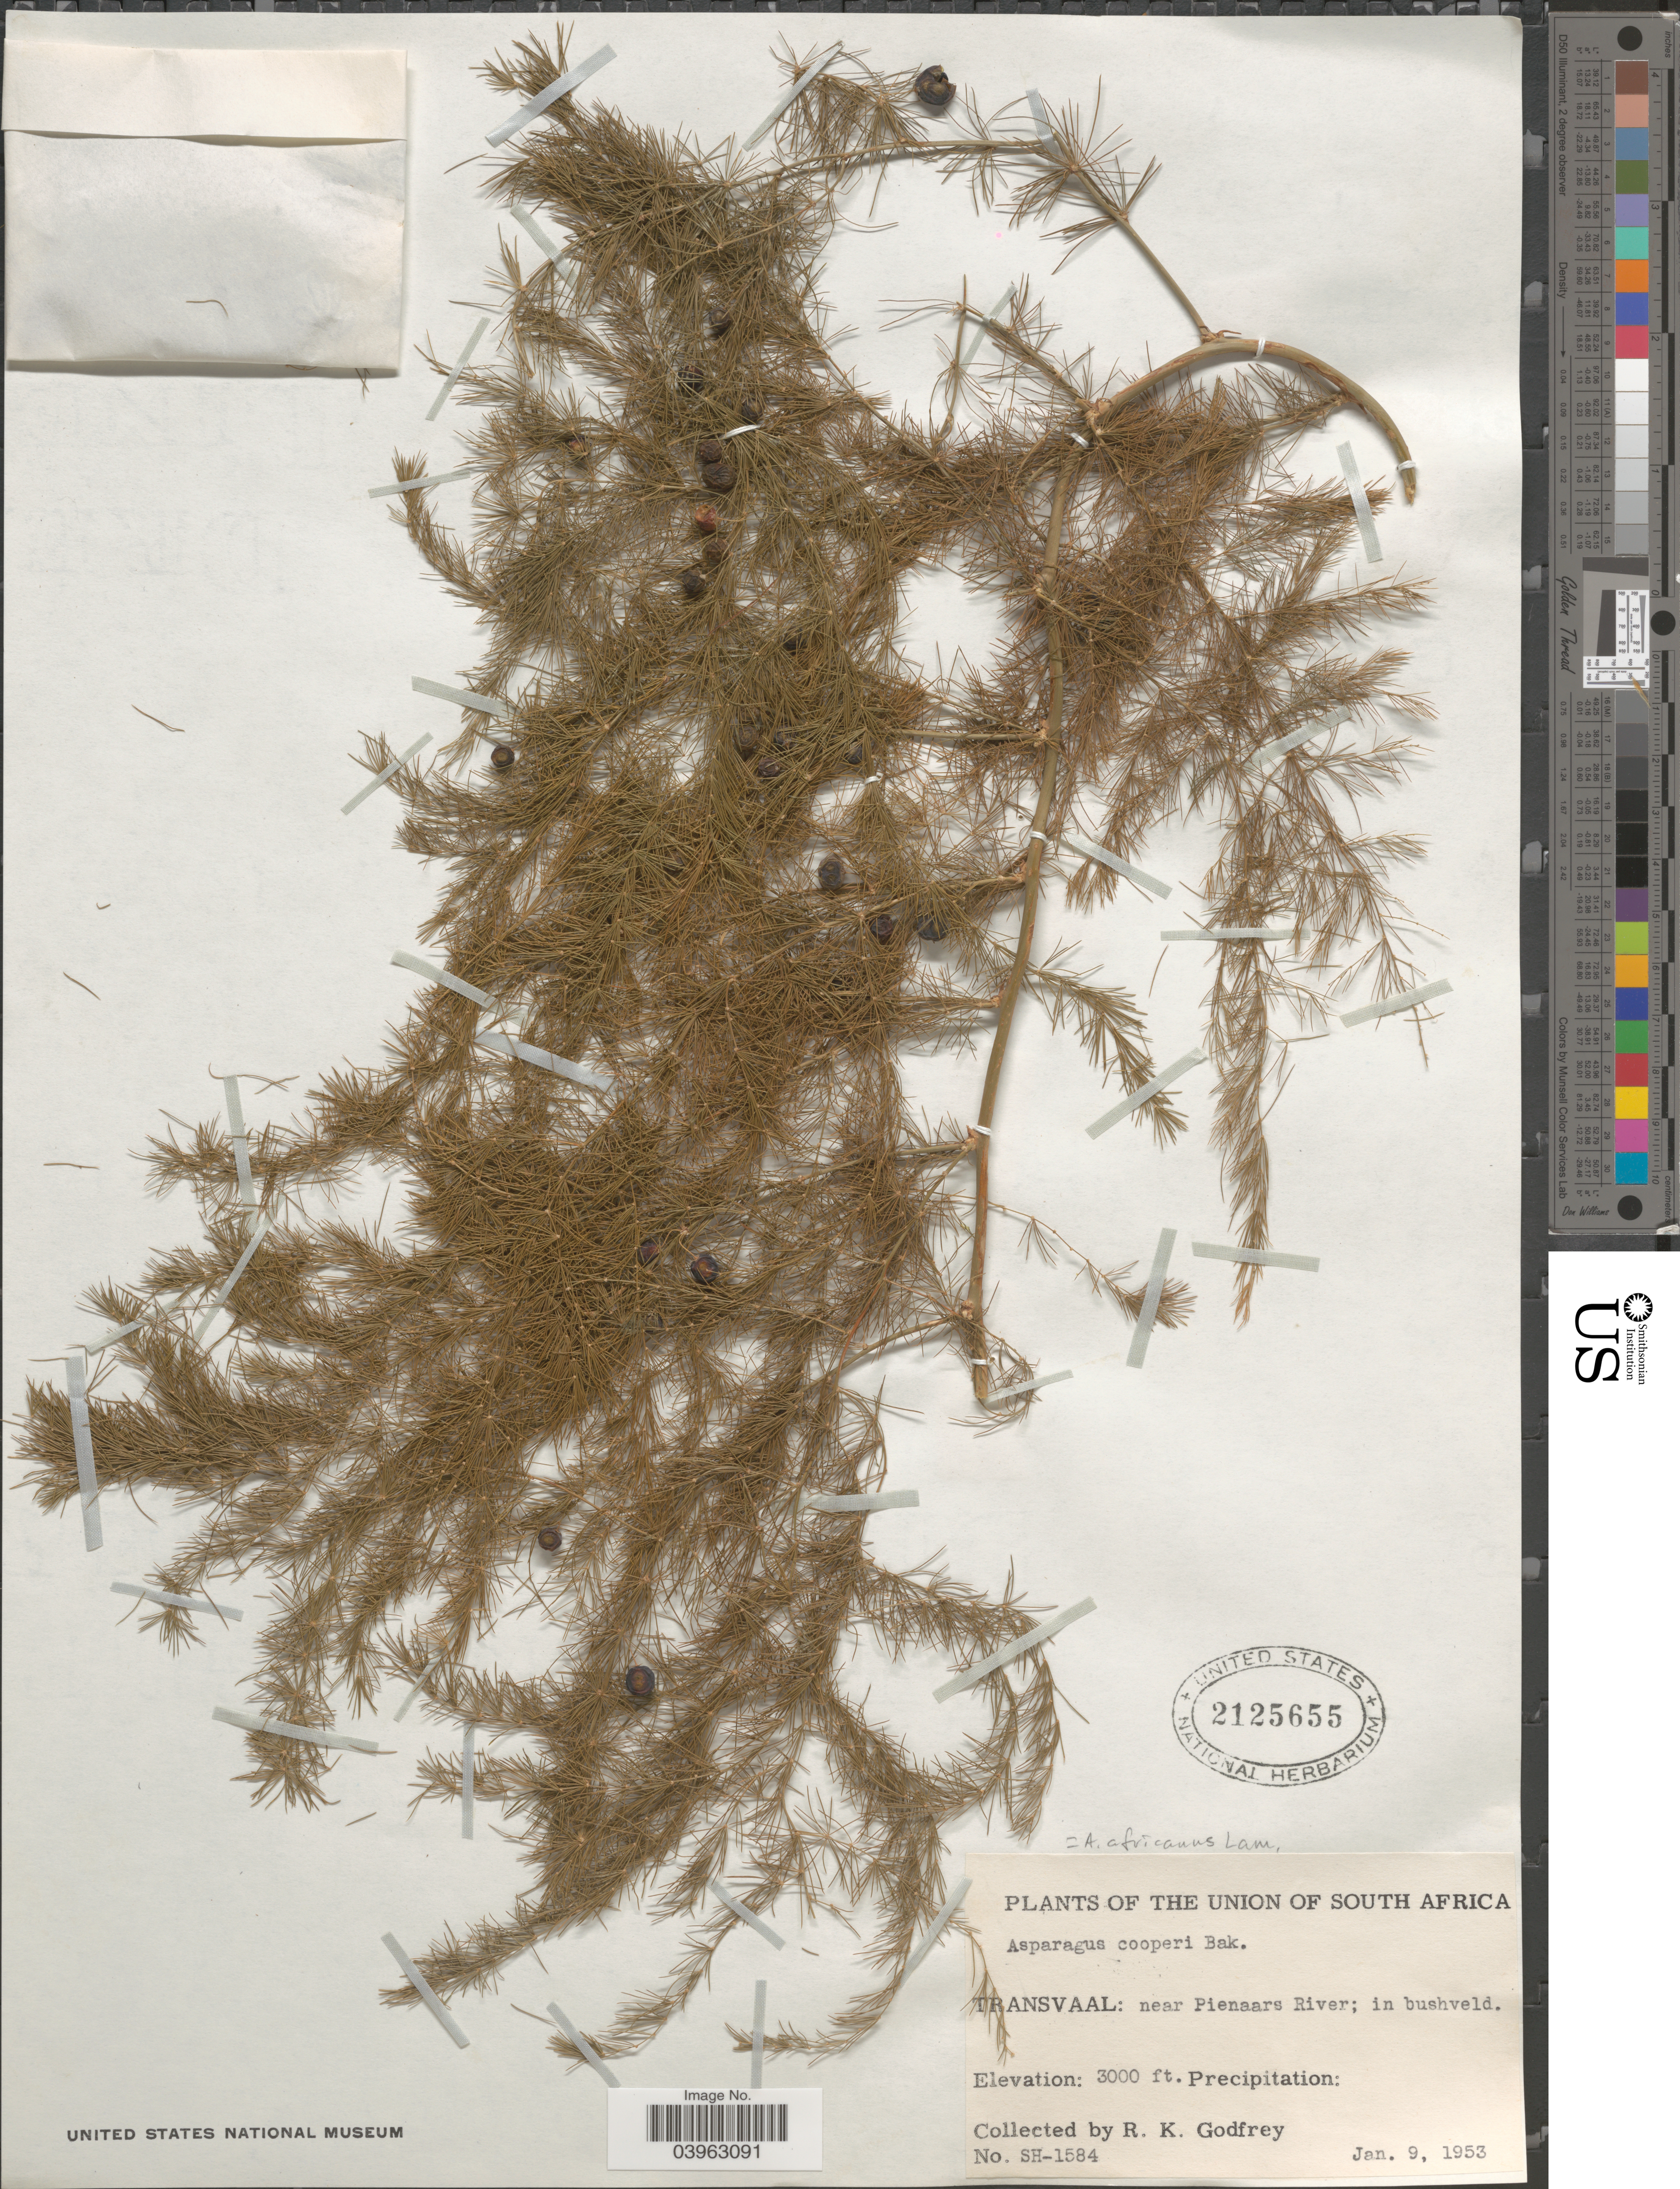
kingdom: Plantae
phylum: Tracheophyta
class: Liliopsida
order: Asparagales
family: Asparagaceae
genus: Asparagus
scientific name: Asparagus africanus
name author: Lam.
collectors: R. K. Godfrey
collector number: SH-1584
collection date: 1953-01-09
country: South Africa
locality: The Union of South Africa. Transvaal: near Pienaars River.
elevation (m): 914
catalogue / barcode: US 2125655